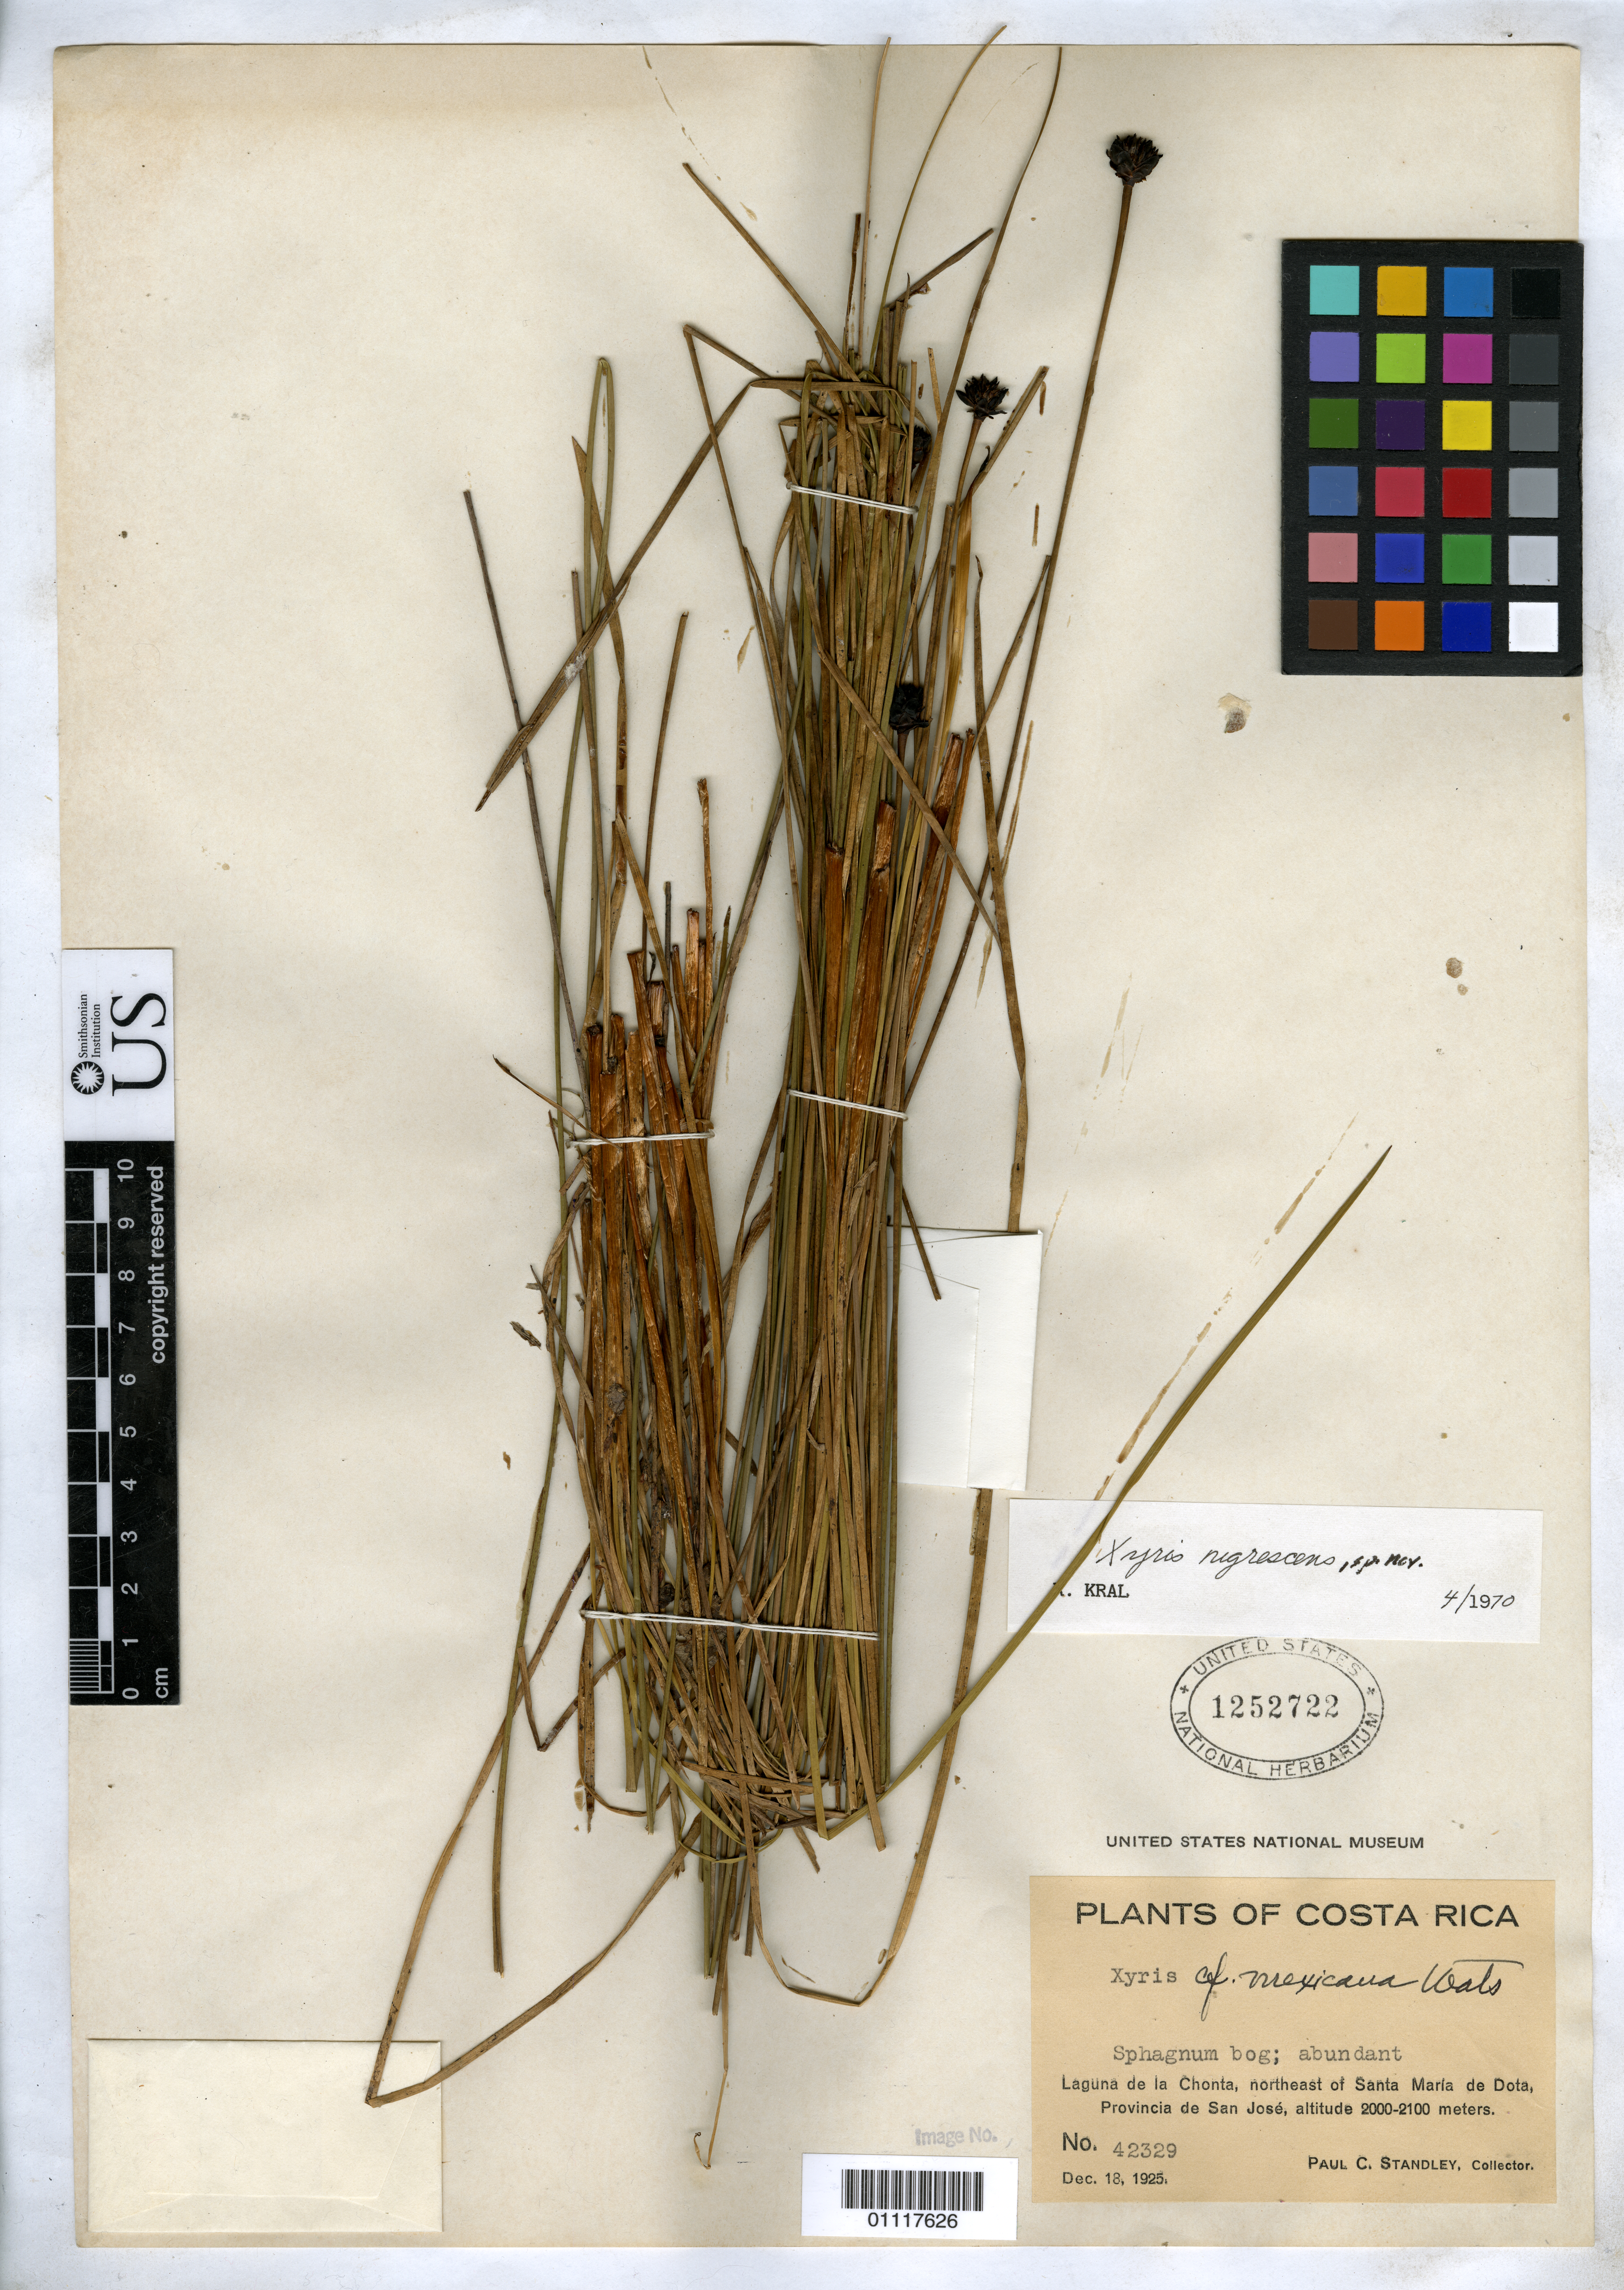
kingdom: Plantae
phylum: Tracheophyta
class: Liliopsida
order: Poales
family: Xyridaceae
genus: Xyris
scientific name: Xyris nigrescens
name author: Kral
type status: Holotype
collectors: P. C. Standley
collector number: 42329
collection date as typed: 18 Dec 1925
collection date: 1925-12-18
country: Costa Rica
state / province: San José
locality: Laguna de La Chonta, NE of Santa Maria de Dota.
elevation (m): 2000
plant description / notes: Presumably the holotype. Protologue designates Standley 42329 (US) as holotype but this sheet (USNH 1252722) was not annotated as such by Kral. A different collection, Standley 42136 (USNH 1252628) was annotated as "TYPE" by Kral but (apparently mis-cited as "42131") cited as "topotype".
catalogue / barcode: US 1252722